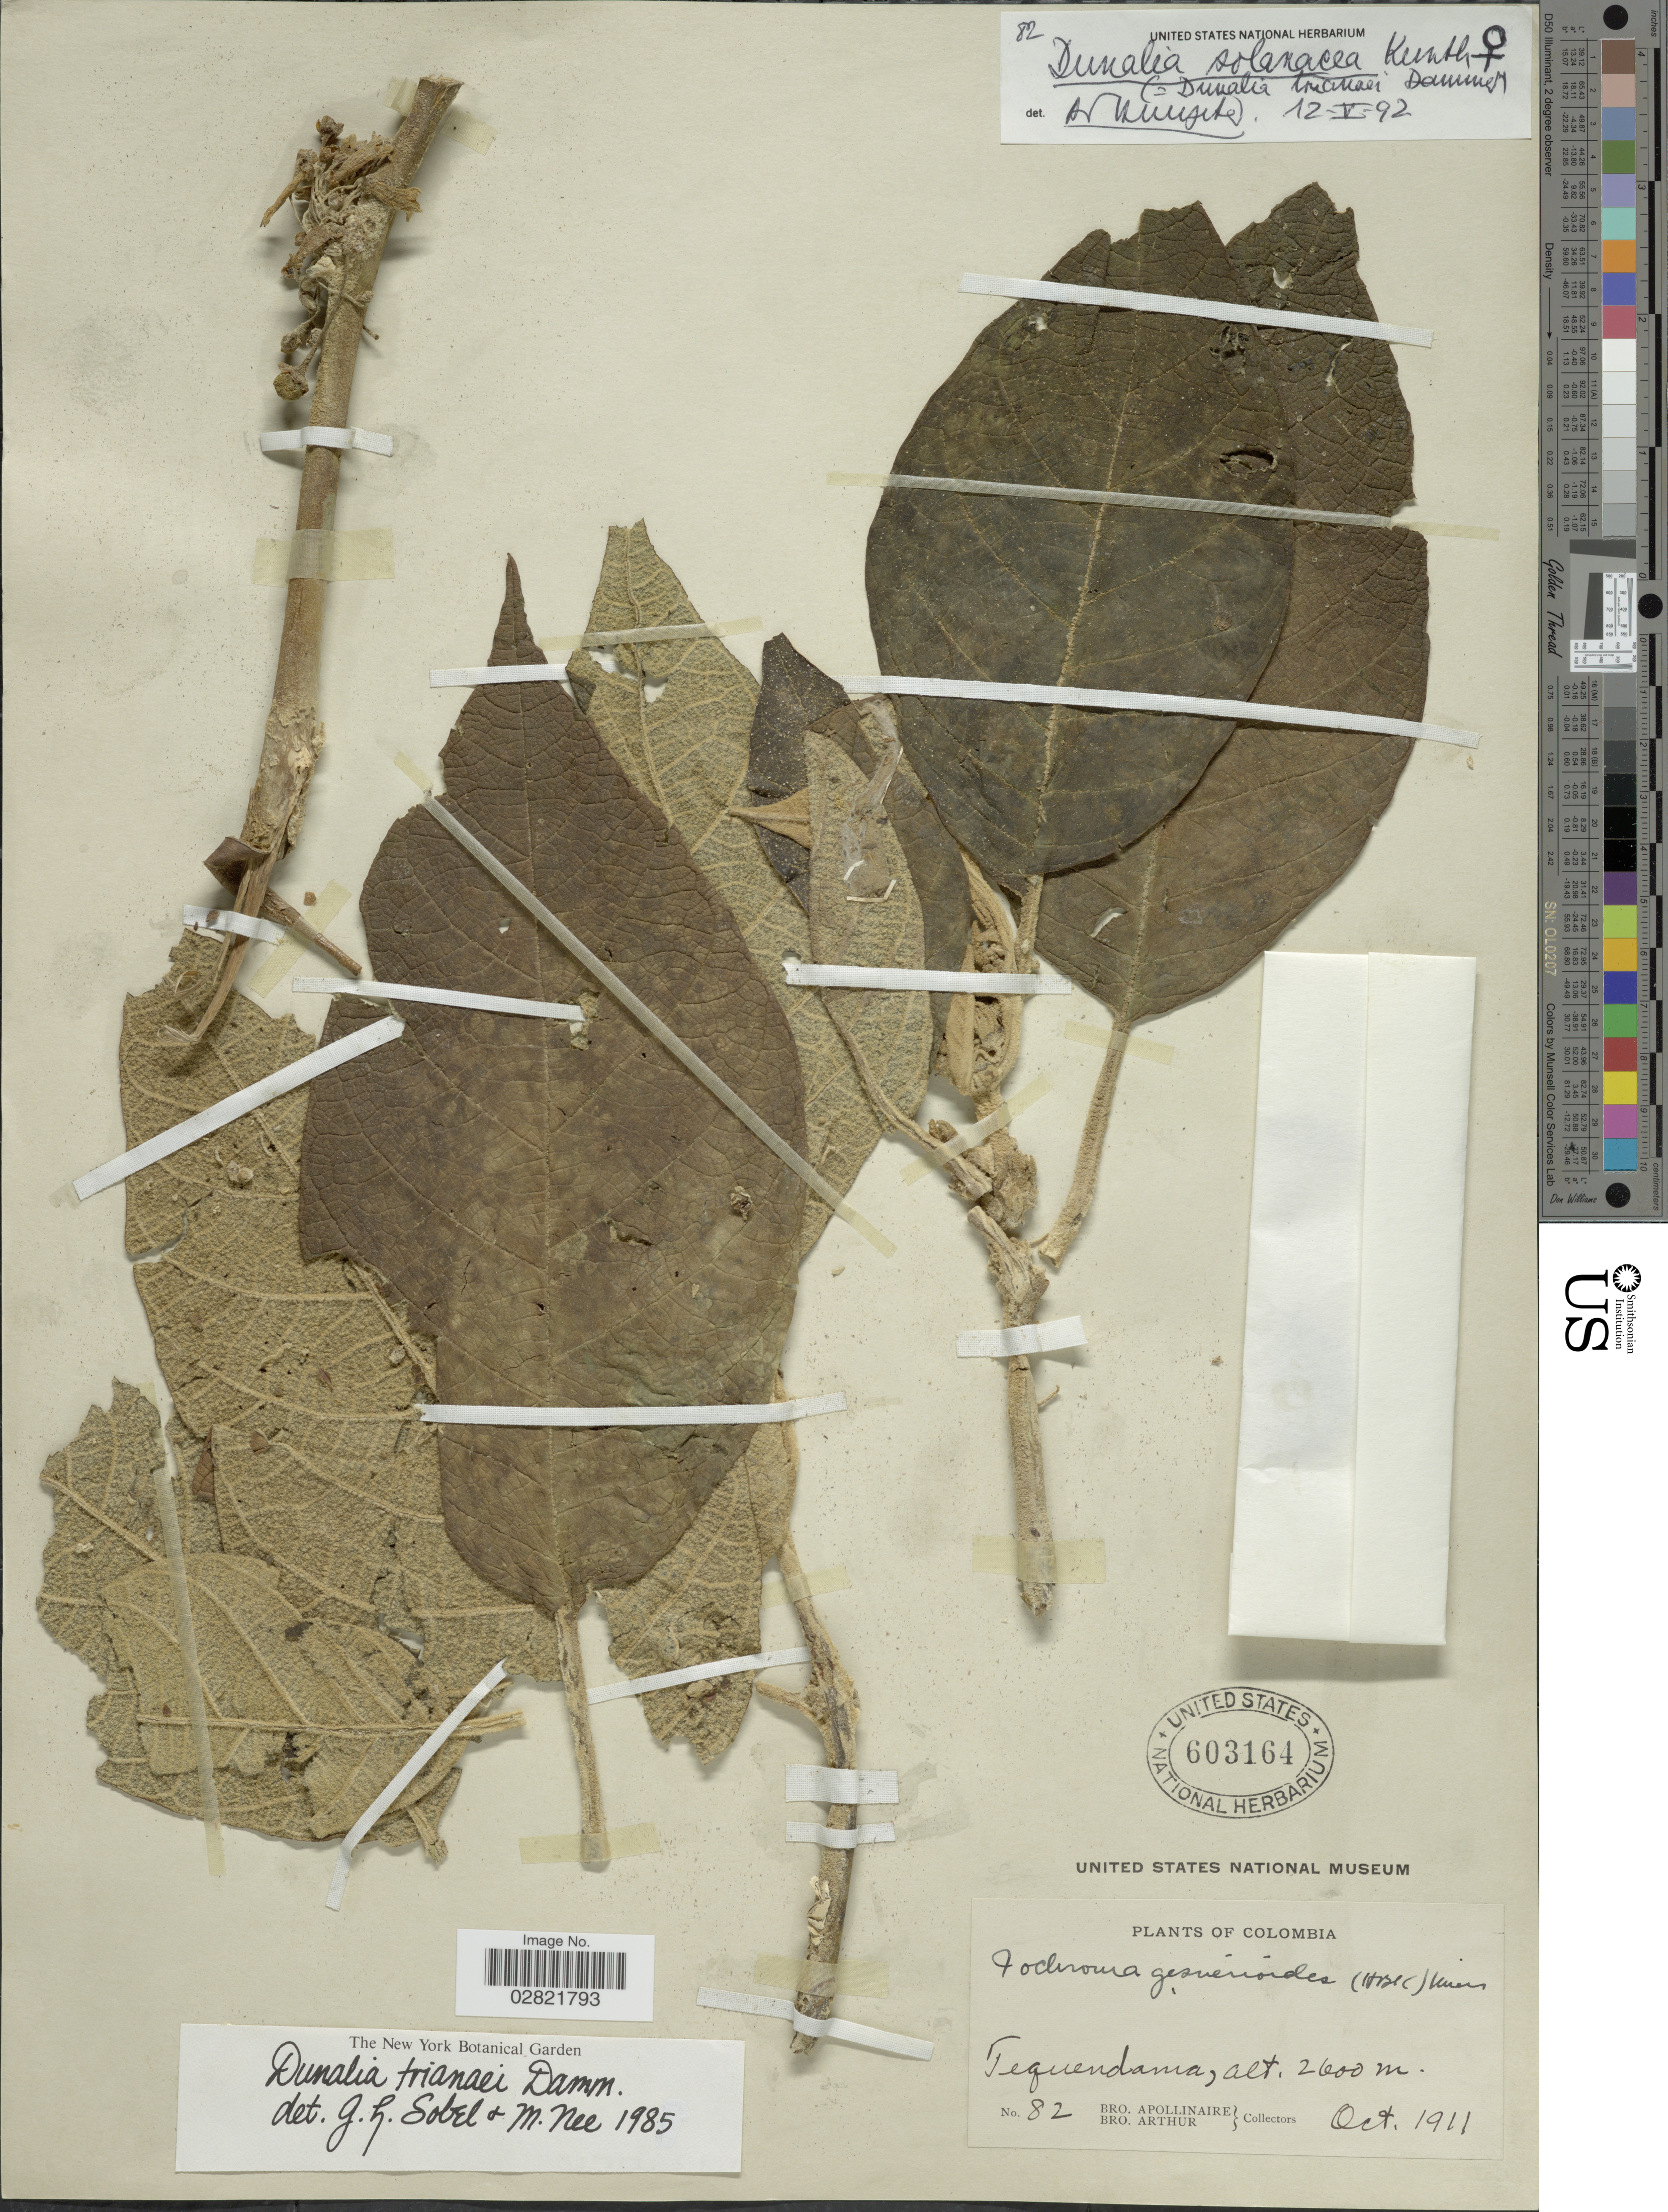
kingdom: Plantae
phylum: Tracheophyta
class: Magnoliopsida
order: Solanales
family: Solanaceae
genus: Dunalia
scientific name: Dunalia solanacea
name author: Kunth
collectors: Bro. Apollinaire & Bro. Arthur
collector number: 82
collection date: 1911-10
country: Colombia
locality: Tequendama.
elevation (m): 2600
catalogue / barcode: US 603164